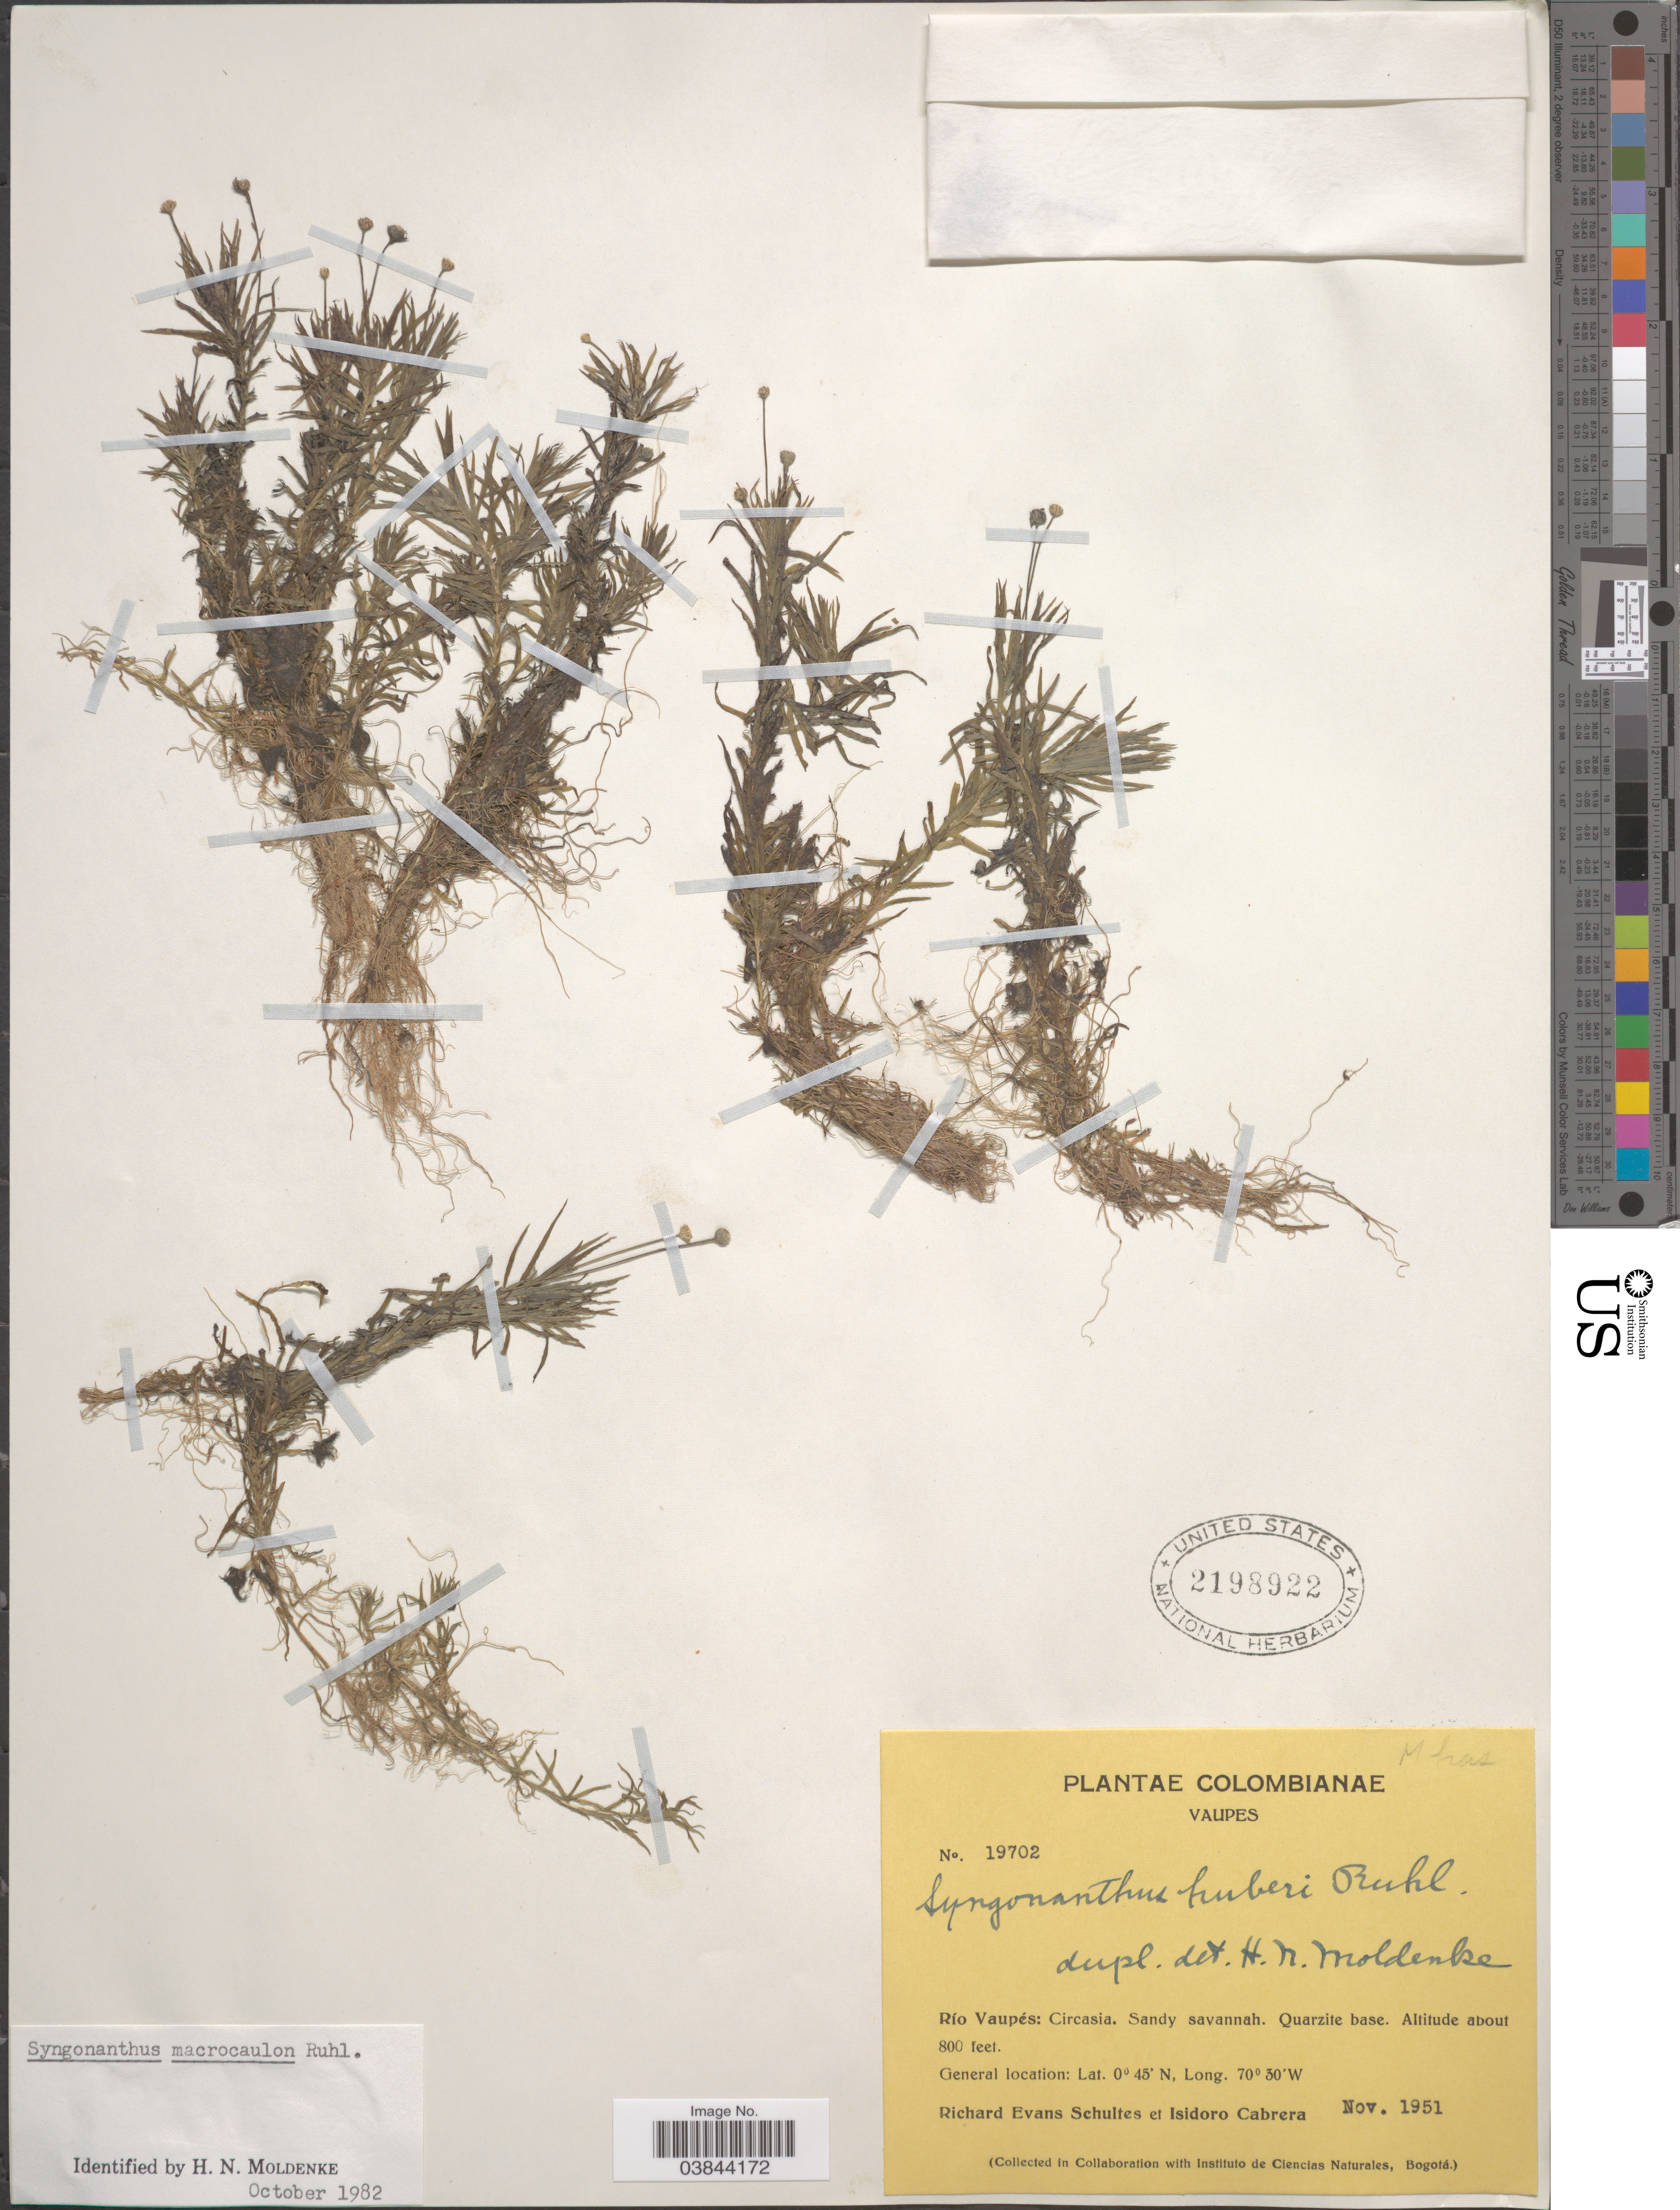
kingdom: Plantae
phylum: Tracheophyta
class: Liliopsida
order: Poales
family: Eriocaulaceae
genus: Syngonanthus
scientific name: Syngonanthus macrocaulon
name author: Ruhland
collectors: R. E. Schultes & I. Cabrera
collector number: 19702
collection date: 1951-11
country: Colombia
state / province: Vaupés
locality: Río Vaupés: Circasia. Sandy savannah. Quarzite base.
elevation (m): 244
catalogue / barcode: US 2198922